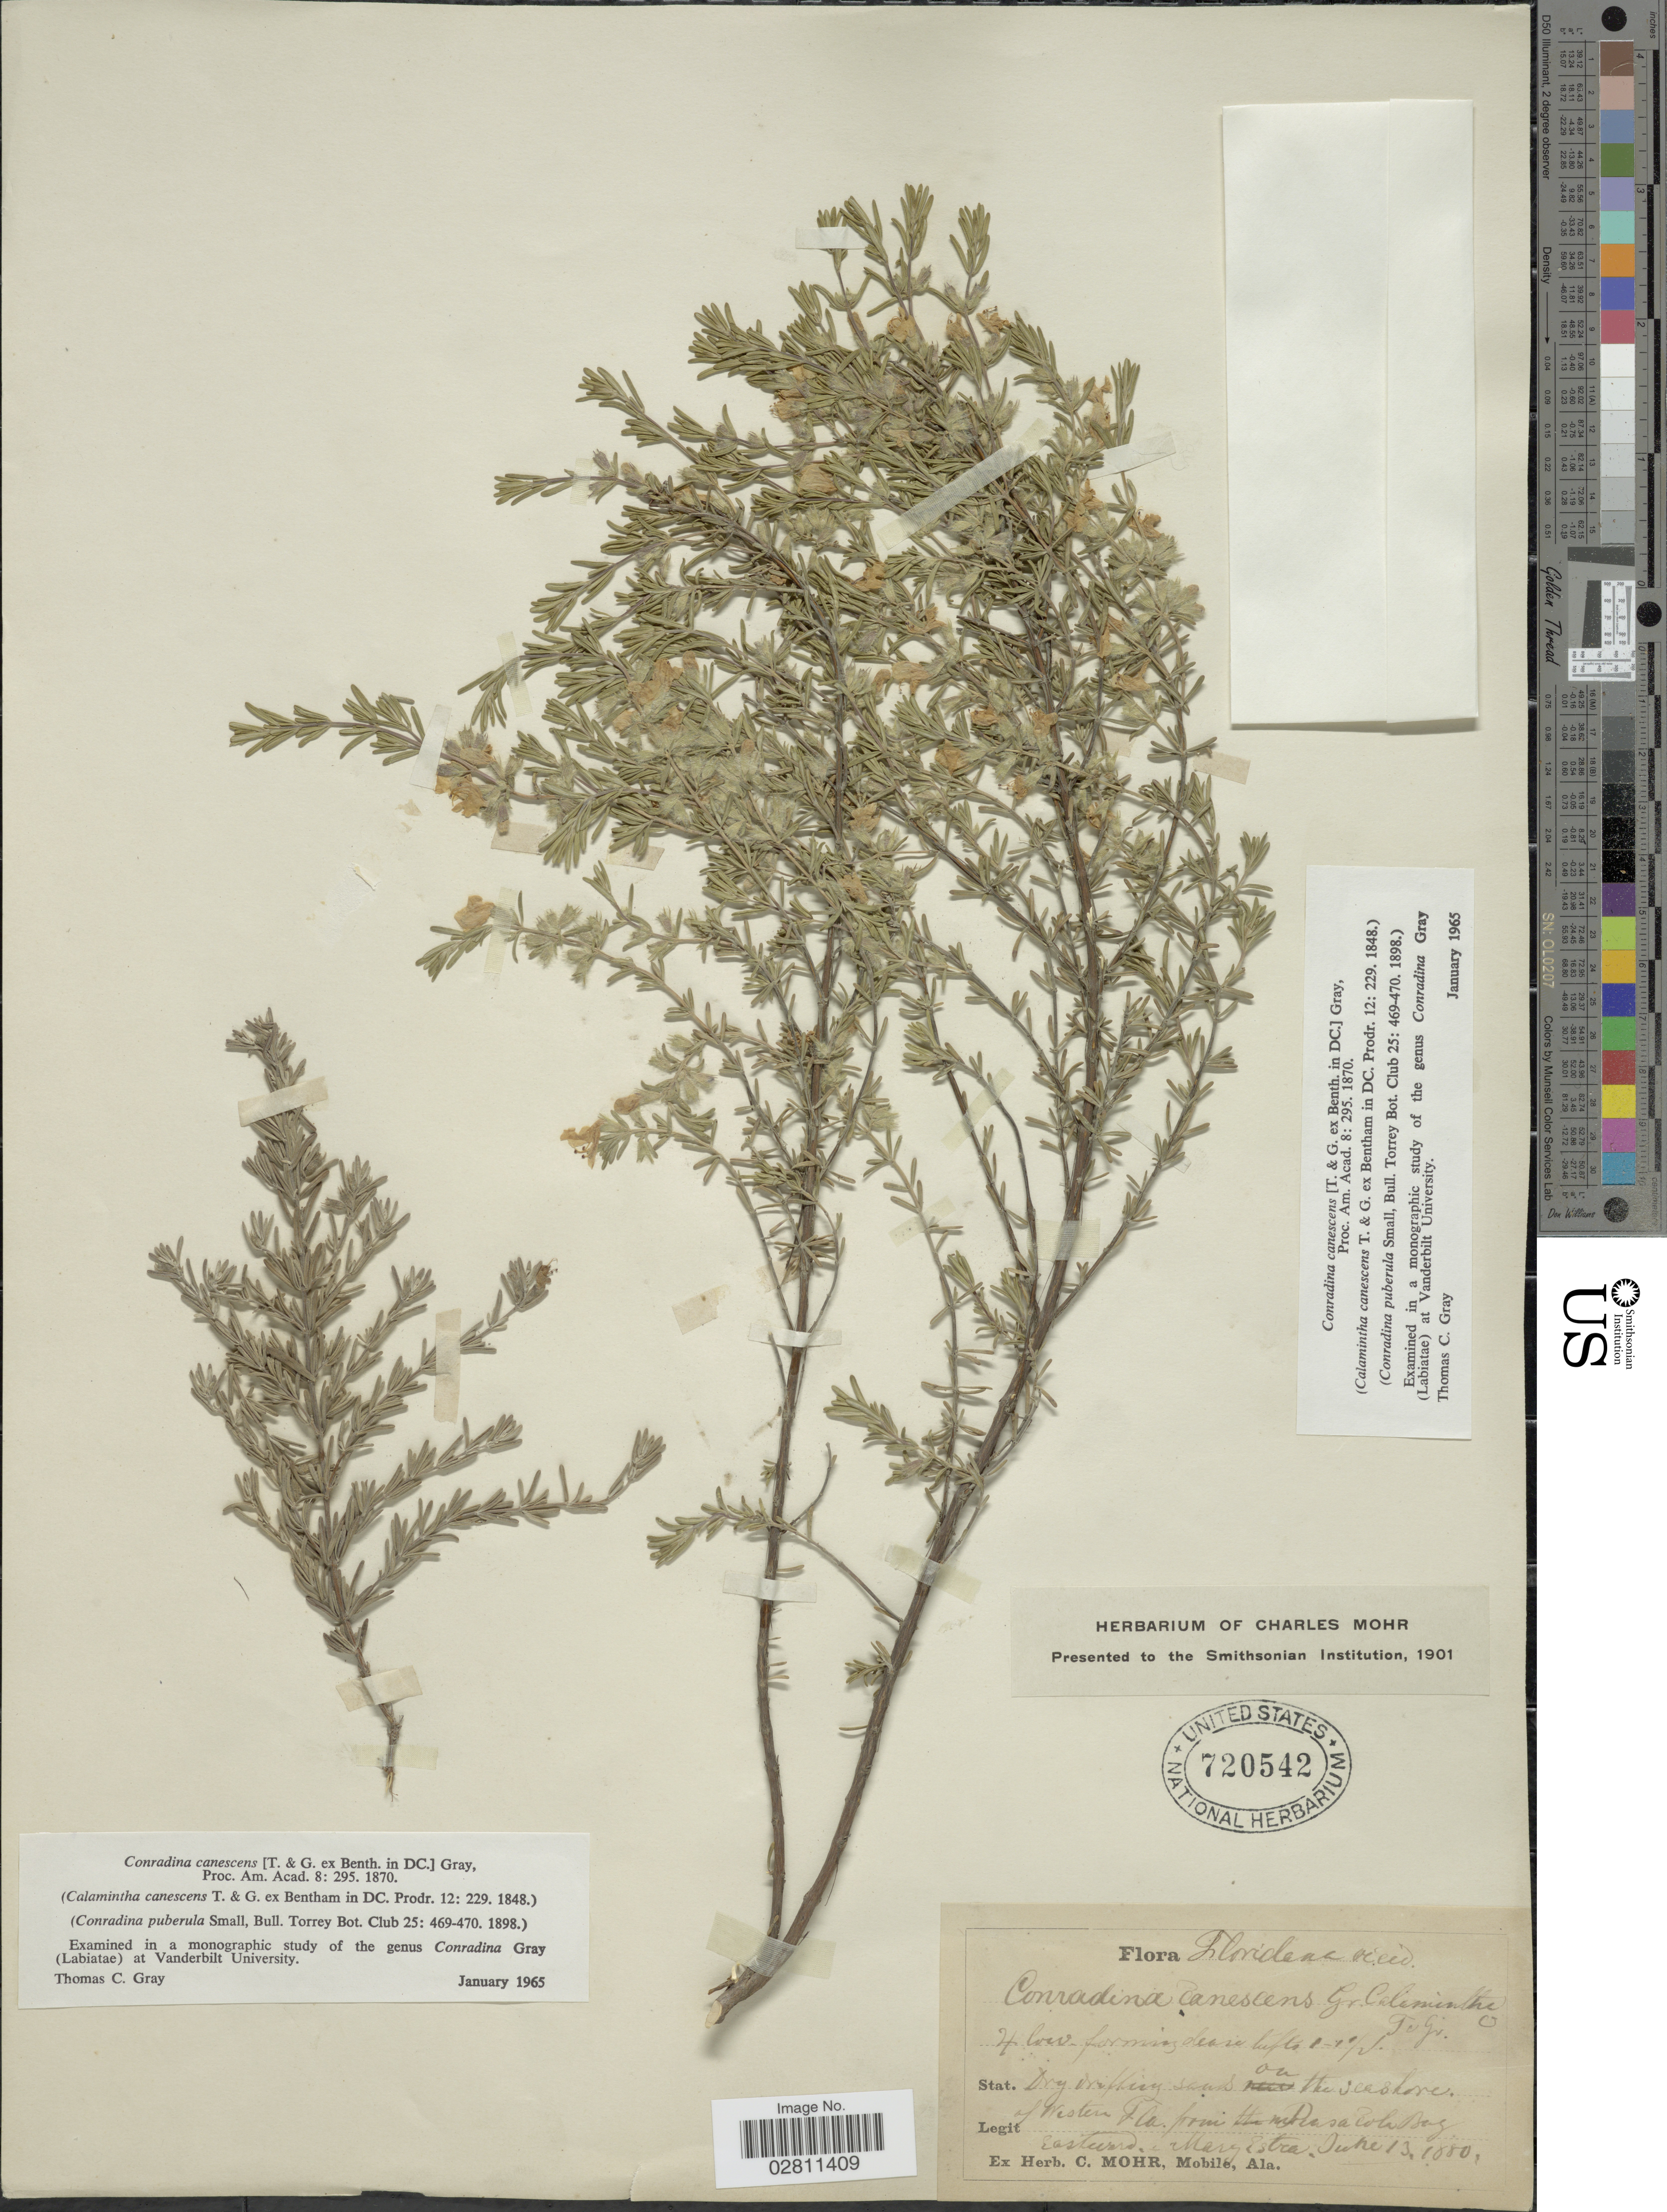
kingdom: Plantae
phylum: Tracheophyta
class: Magnoliopsida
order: Lamiales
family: Lamiaceae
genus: Conradina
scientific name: Conradina canescens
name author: A. Gray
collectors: ex herb. C. Mohr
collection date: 1880-06-13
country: United States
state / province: Florida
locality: Floridana occid. Stat. Dry drifting sands on the seashore of Western Fla. from Pensacola Bay.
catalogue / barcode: US 720542